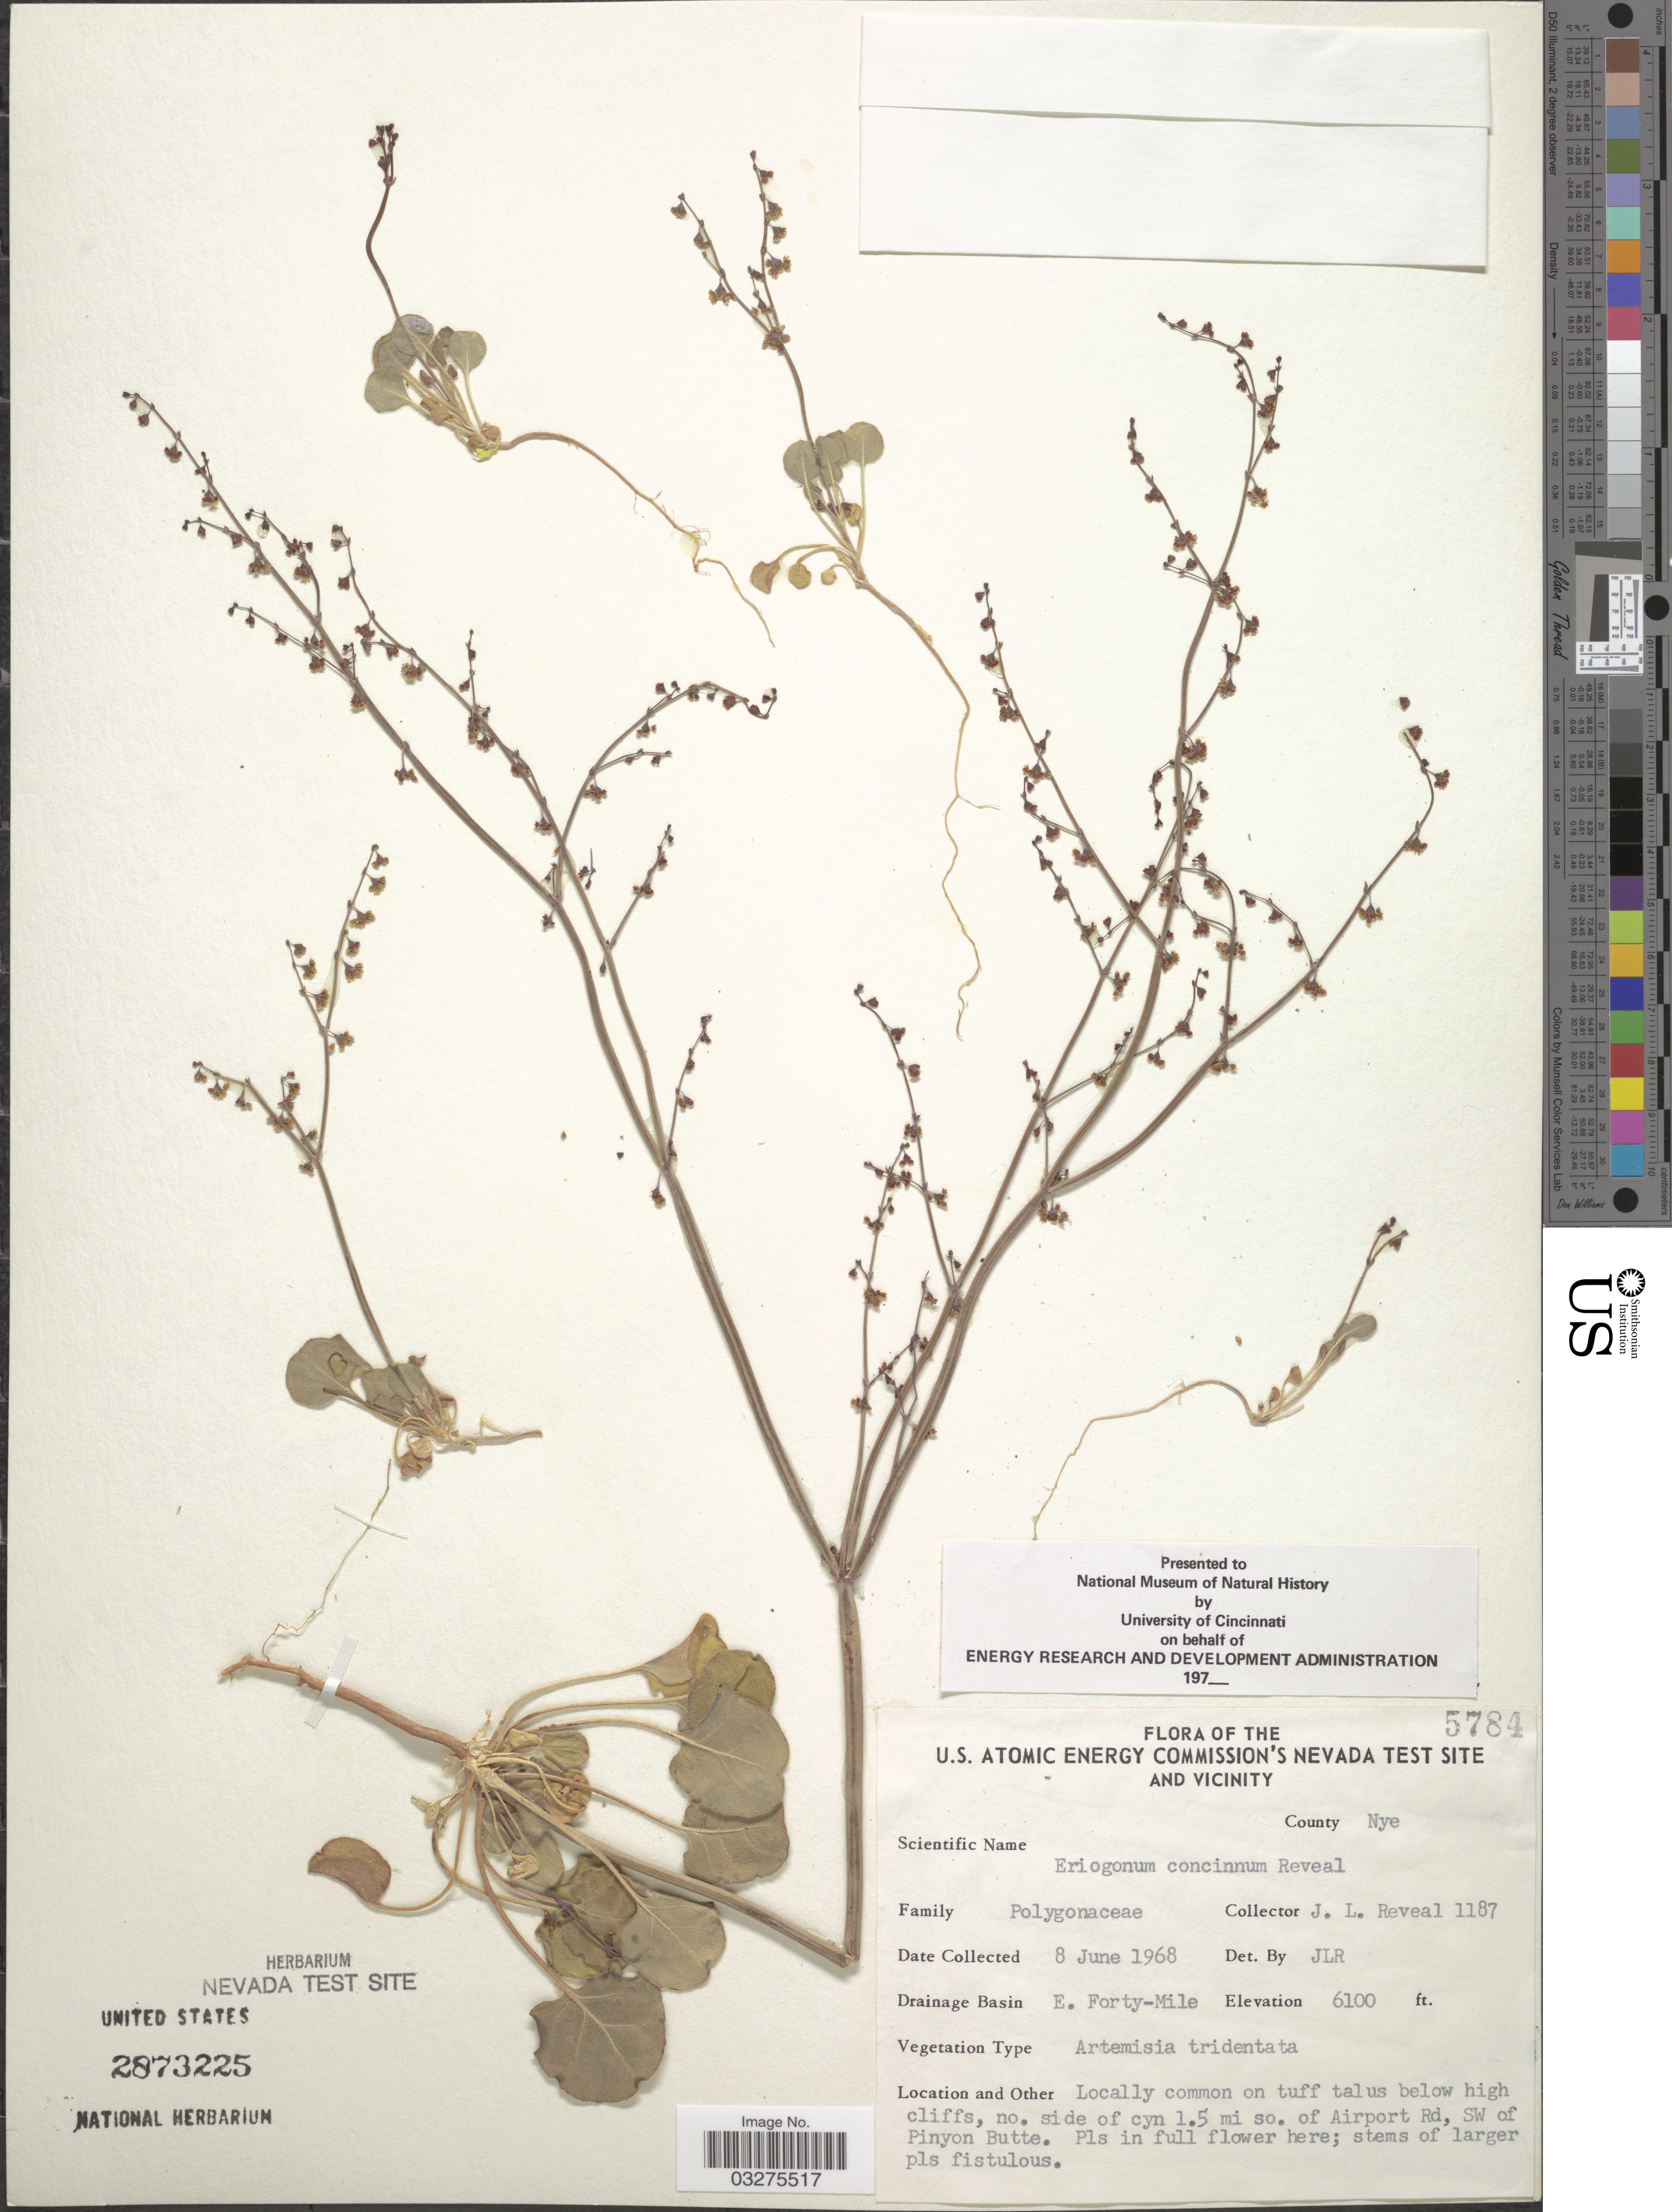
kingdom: Plantae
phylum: Tracheophyta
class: Magnoliopsida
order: Caryophyllales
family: Polygonaceae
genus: Eriogonum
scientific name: Eriogonum concinnum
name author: Reveal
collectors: J. L. Reveal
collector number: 5784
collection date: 1968-06-08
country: United States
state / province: Nevada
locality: U.S. Atomic Energy Commission's Nevada Test Site and vicinity. County Nye. Drainage Basin E. Forty-Mile. No. side of cyn 1.5 mi so. of Airport Rd, SW of Pinyon Butte.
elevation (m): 1859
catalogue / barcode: US 2873225